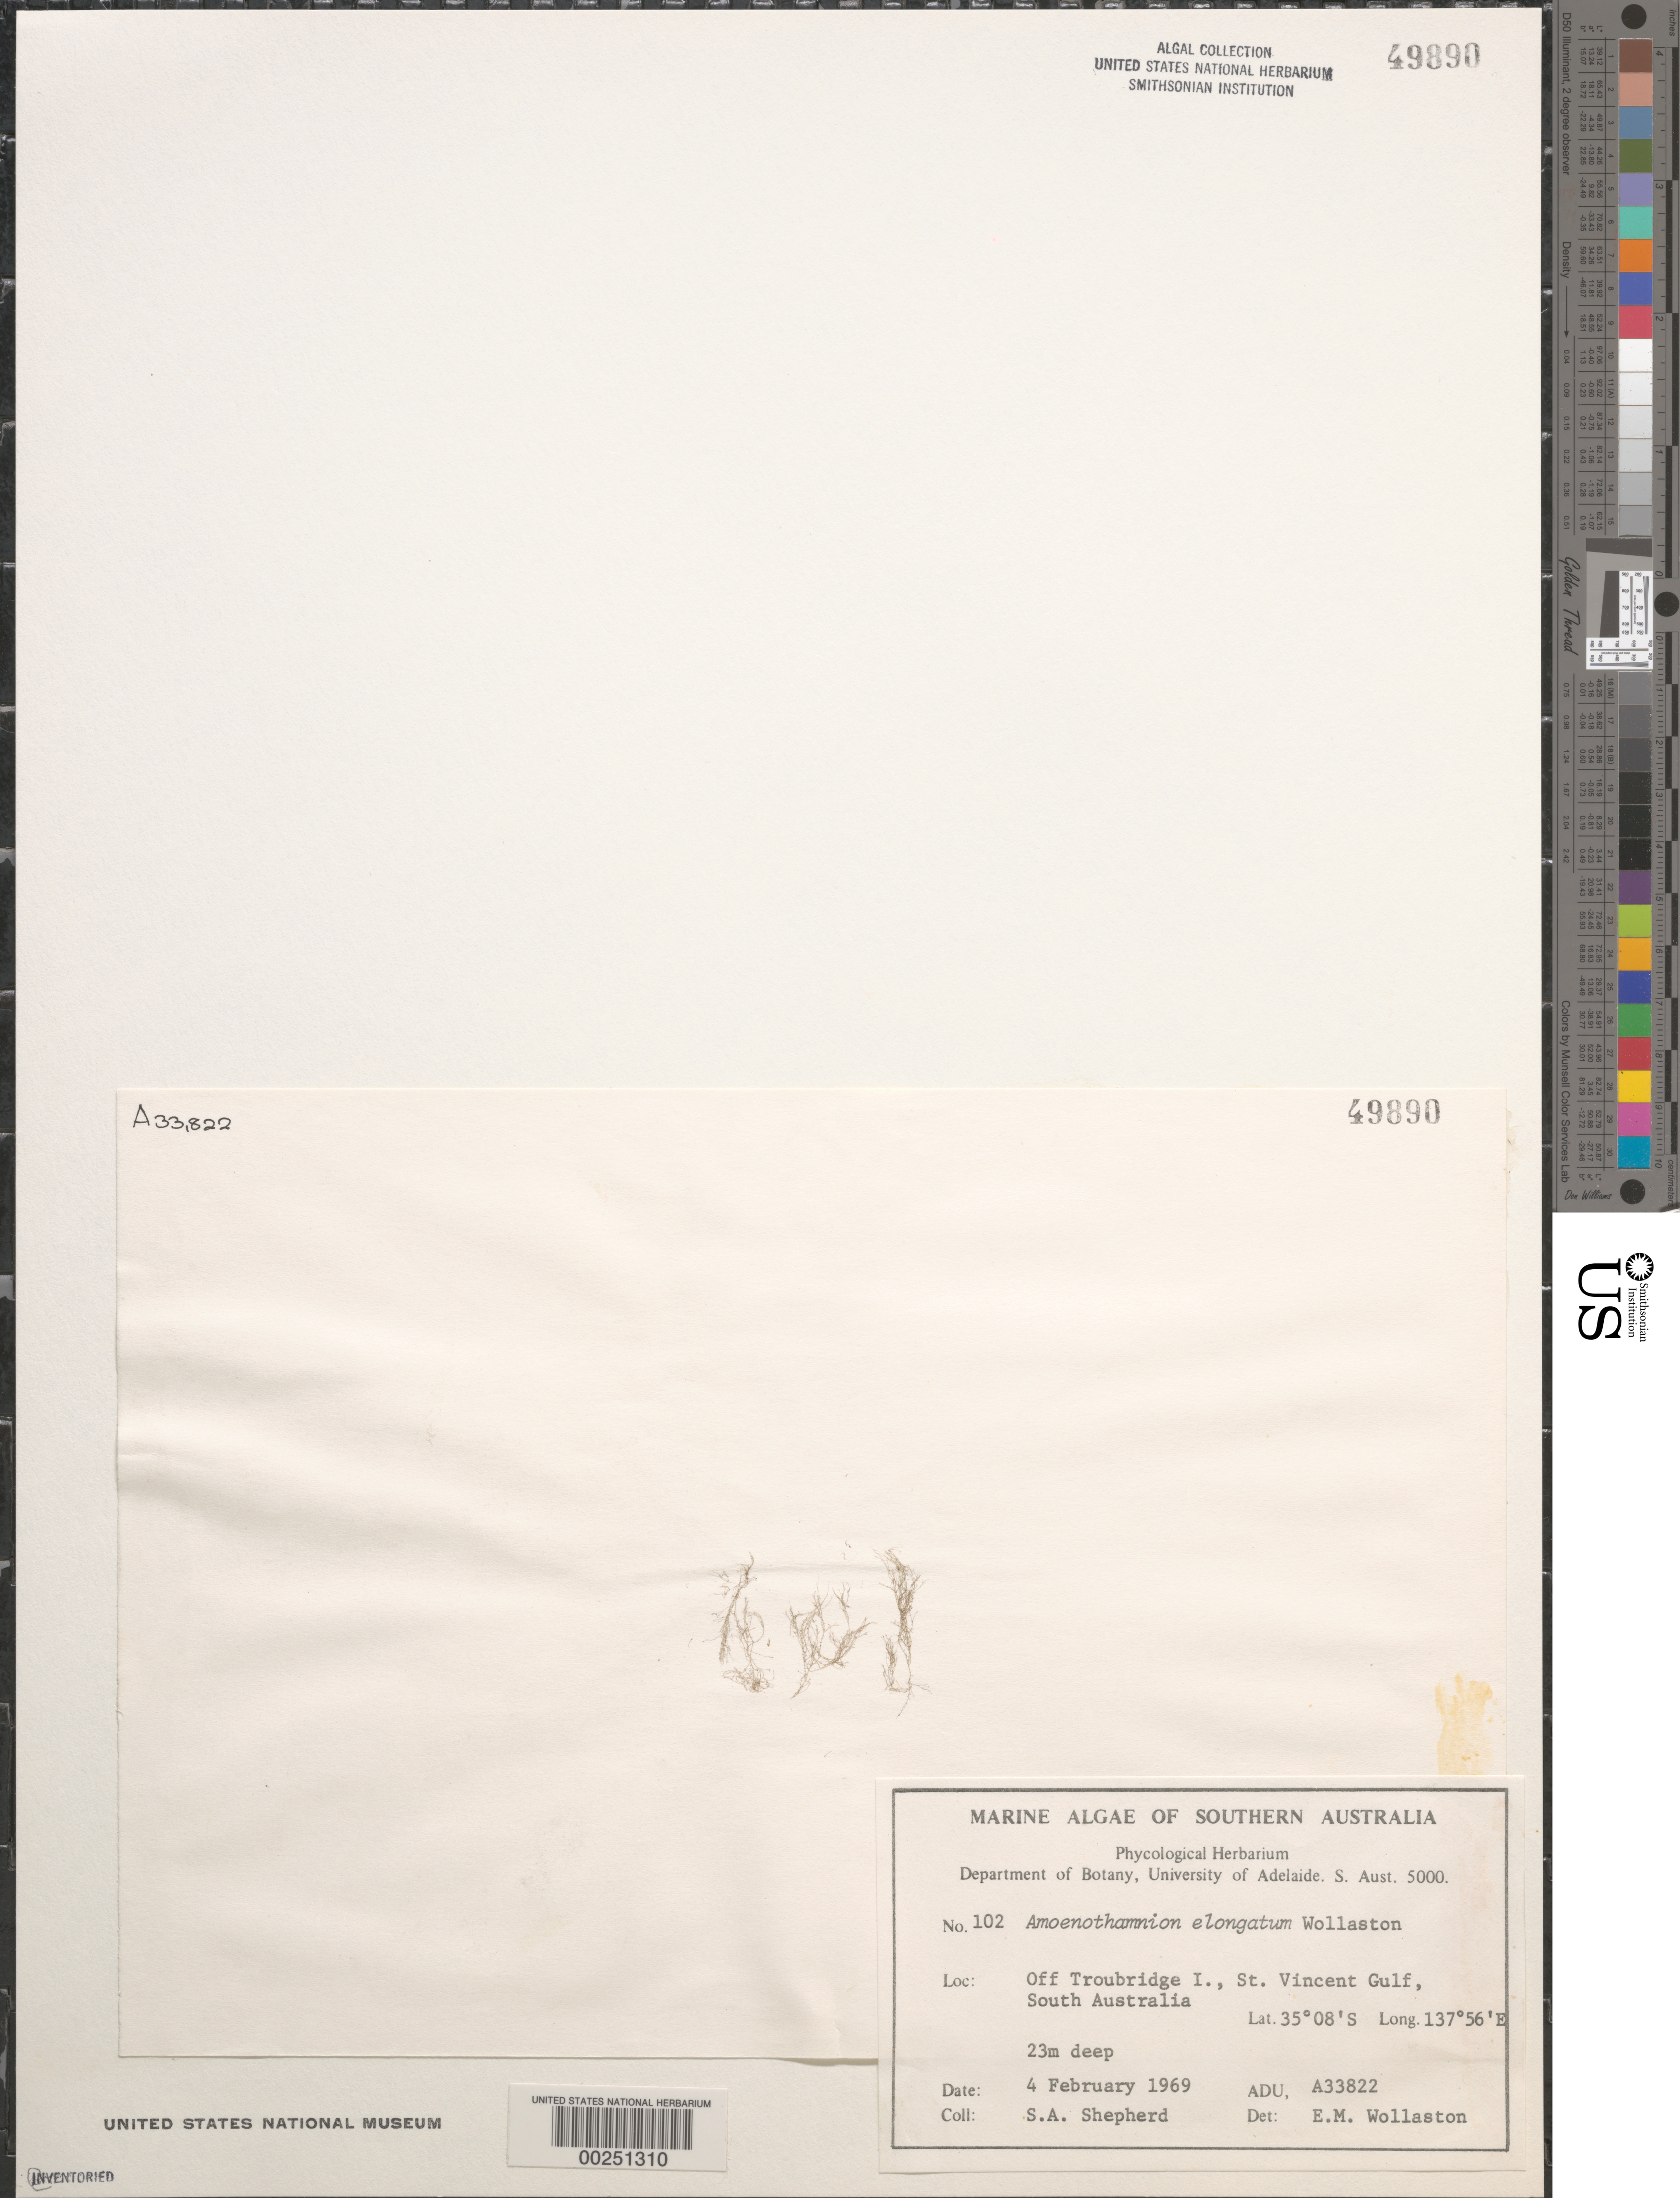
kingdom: Plantae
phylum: Rhodophyta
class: Florideophyceae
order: Ceramiales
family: Ceramiaceae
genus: Leptoklonion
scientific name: Leptoklonion fastigiatum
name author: (Harv.) Womersley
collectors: S. Shepherd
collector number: ADU A33822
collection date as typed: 04 Feb 1969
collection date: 1969-02-04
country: Australia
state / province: South Australia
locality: St. vincent gulf, off troubridge island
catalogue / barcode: US 49890